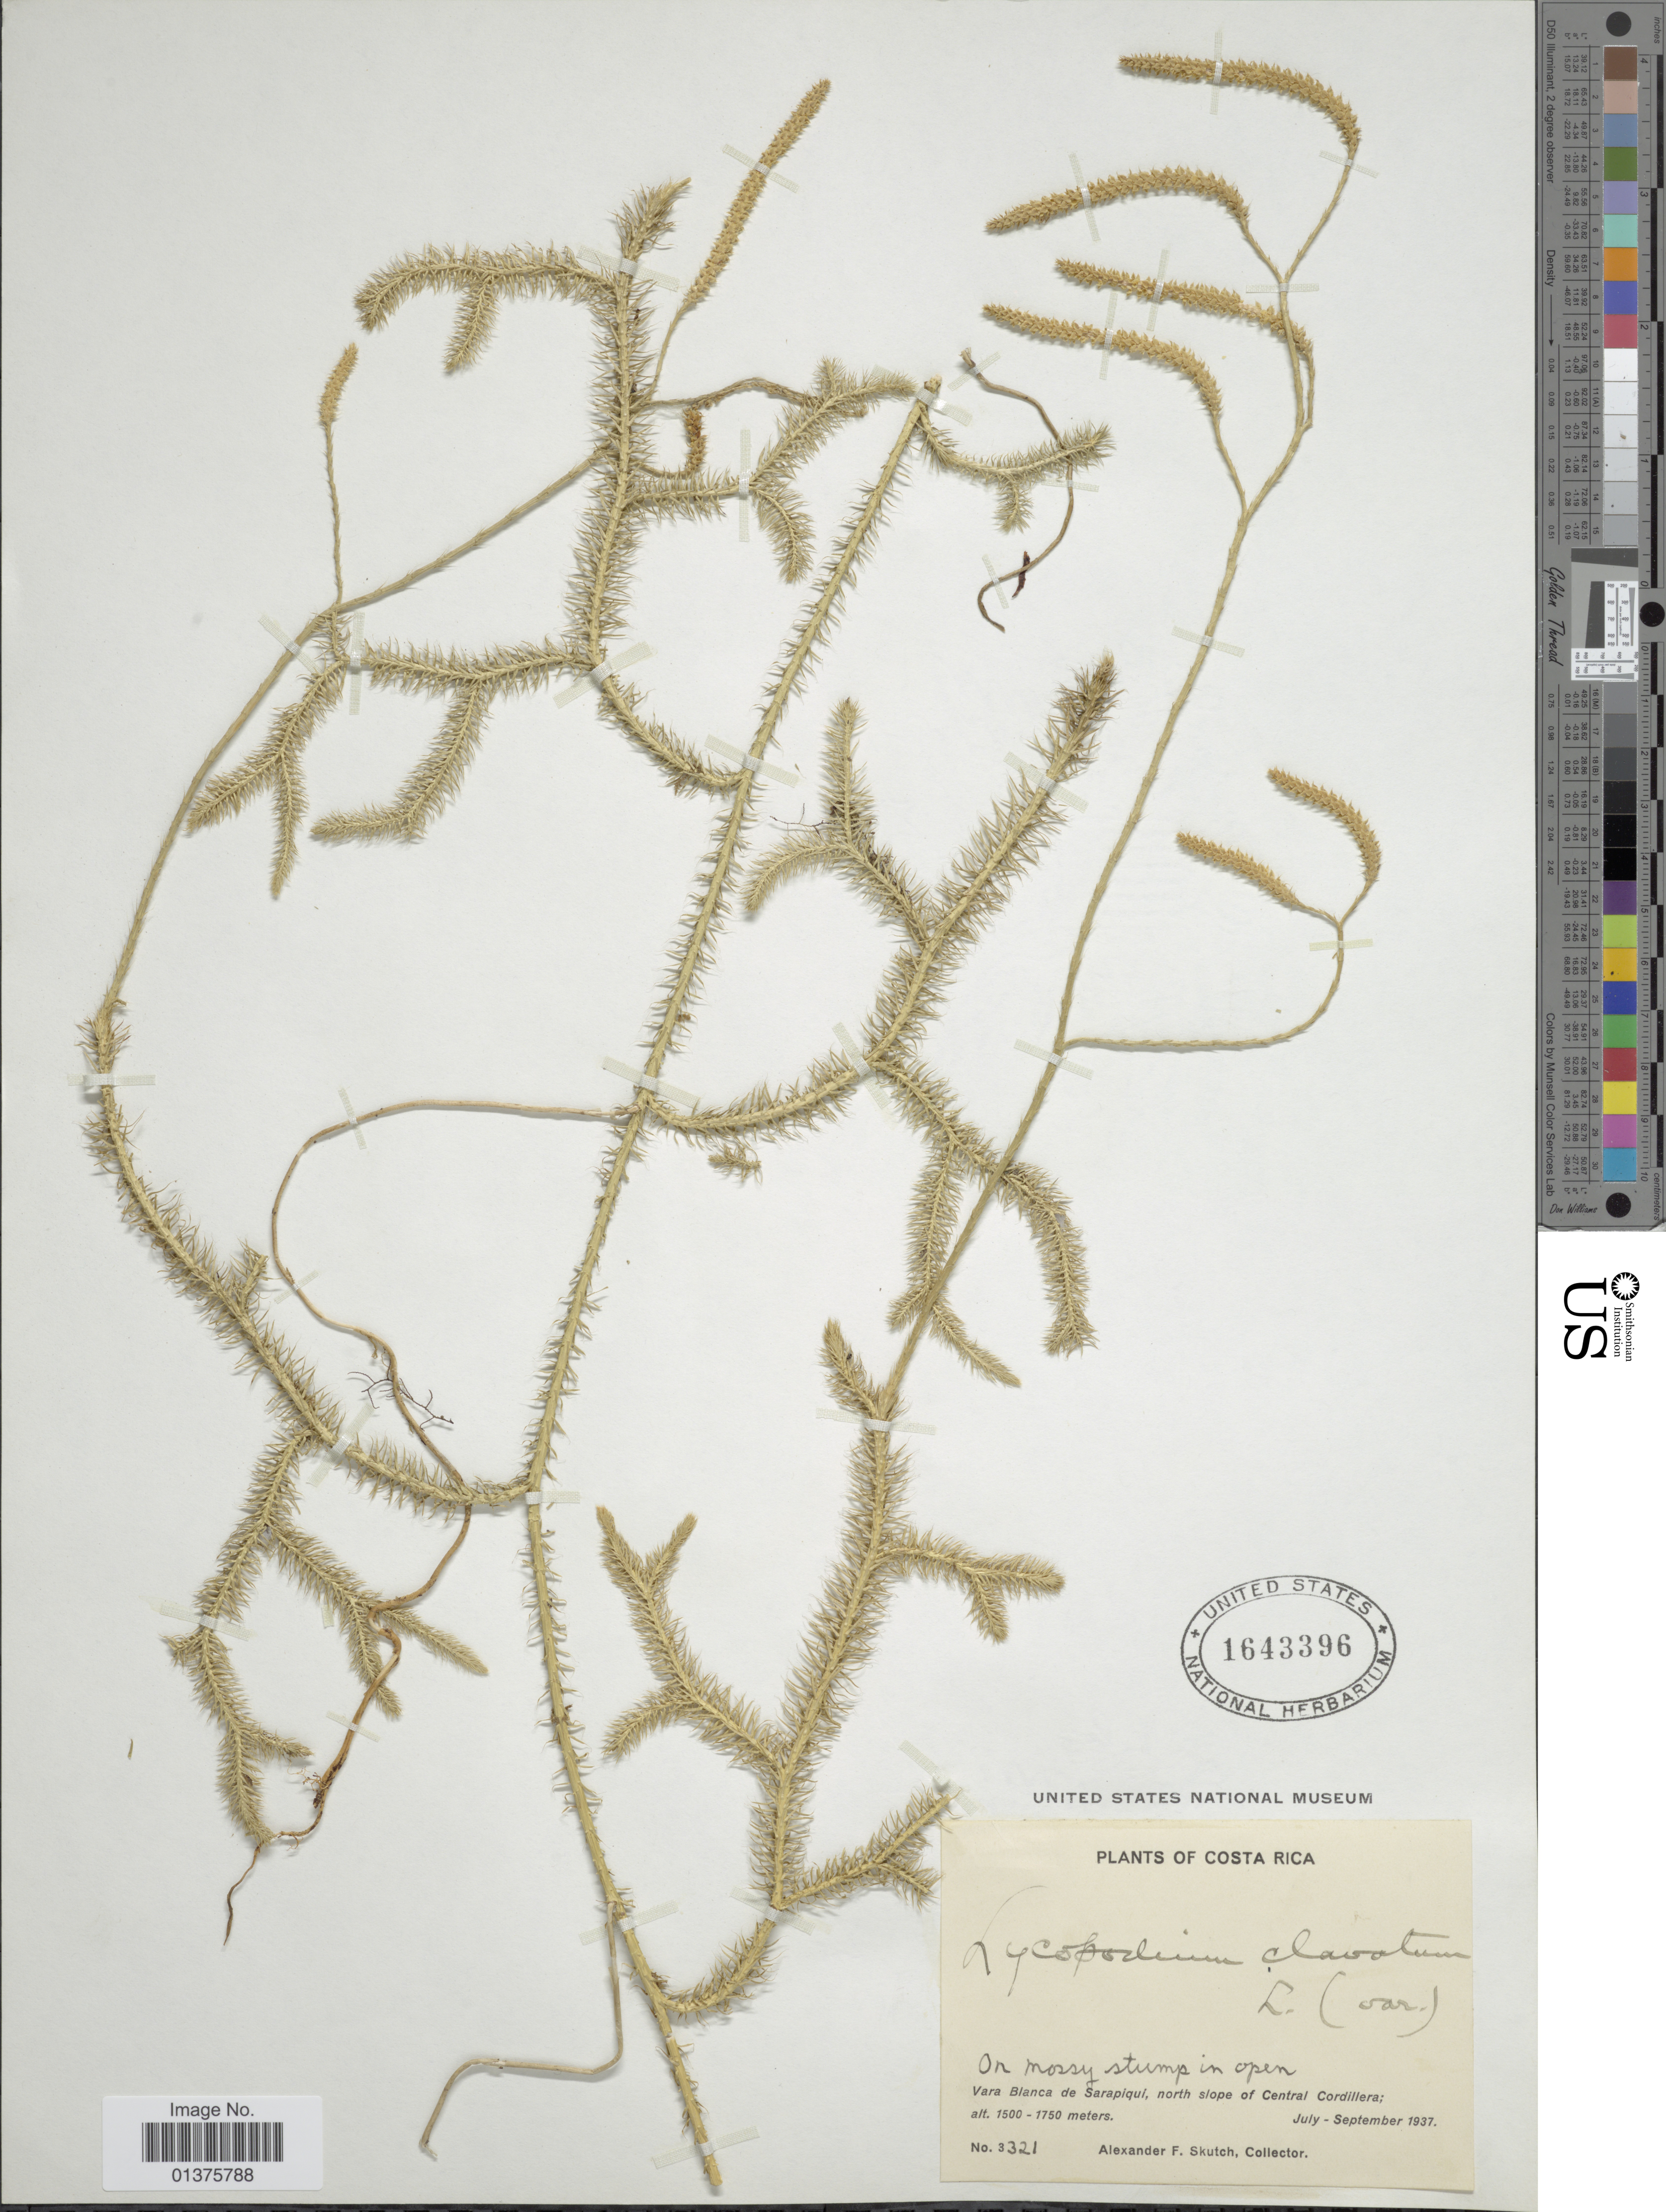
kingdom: Plantae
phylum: Tracheophyta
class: Lycopodiopsida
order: Lycopodiales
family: Lycopodiaceae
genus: Lycopodium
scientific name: Lycopodium clavatum var. aristatum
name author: (Humb. & Bonpl. ex Willd.) Spring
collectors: A. F. Skutch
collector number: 3321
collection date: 1937-07/1937-09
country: Costa Rica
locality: Vara Blanca de Srapiqui, North slope of central Cordillera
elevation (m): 1500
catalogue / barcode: US 1643396